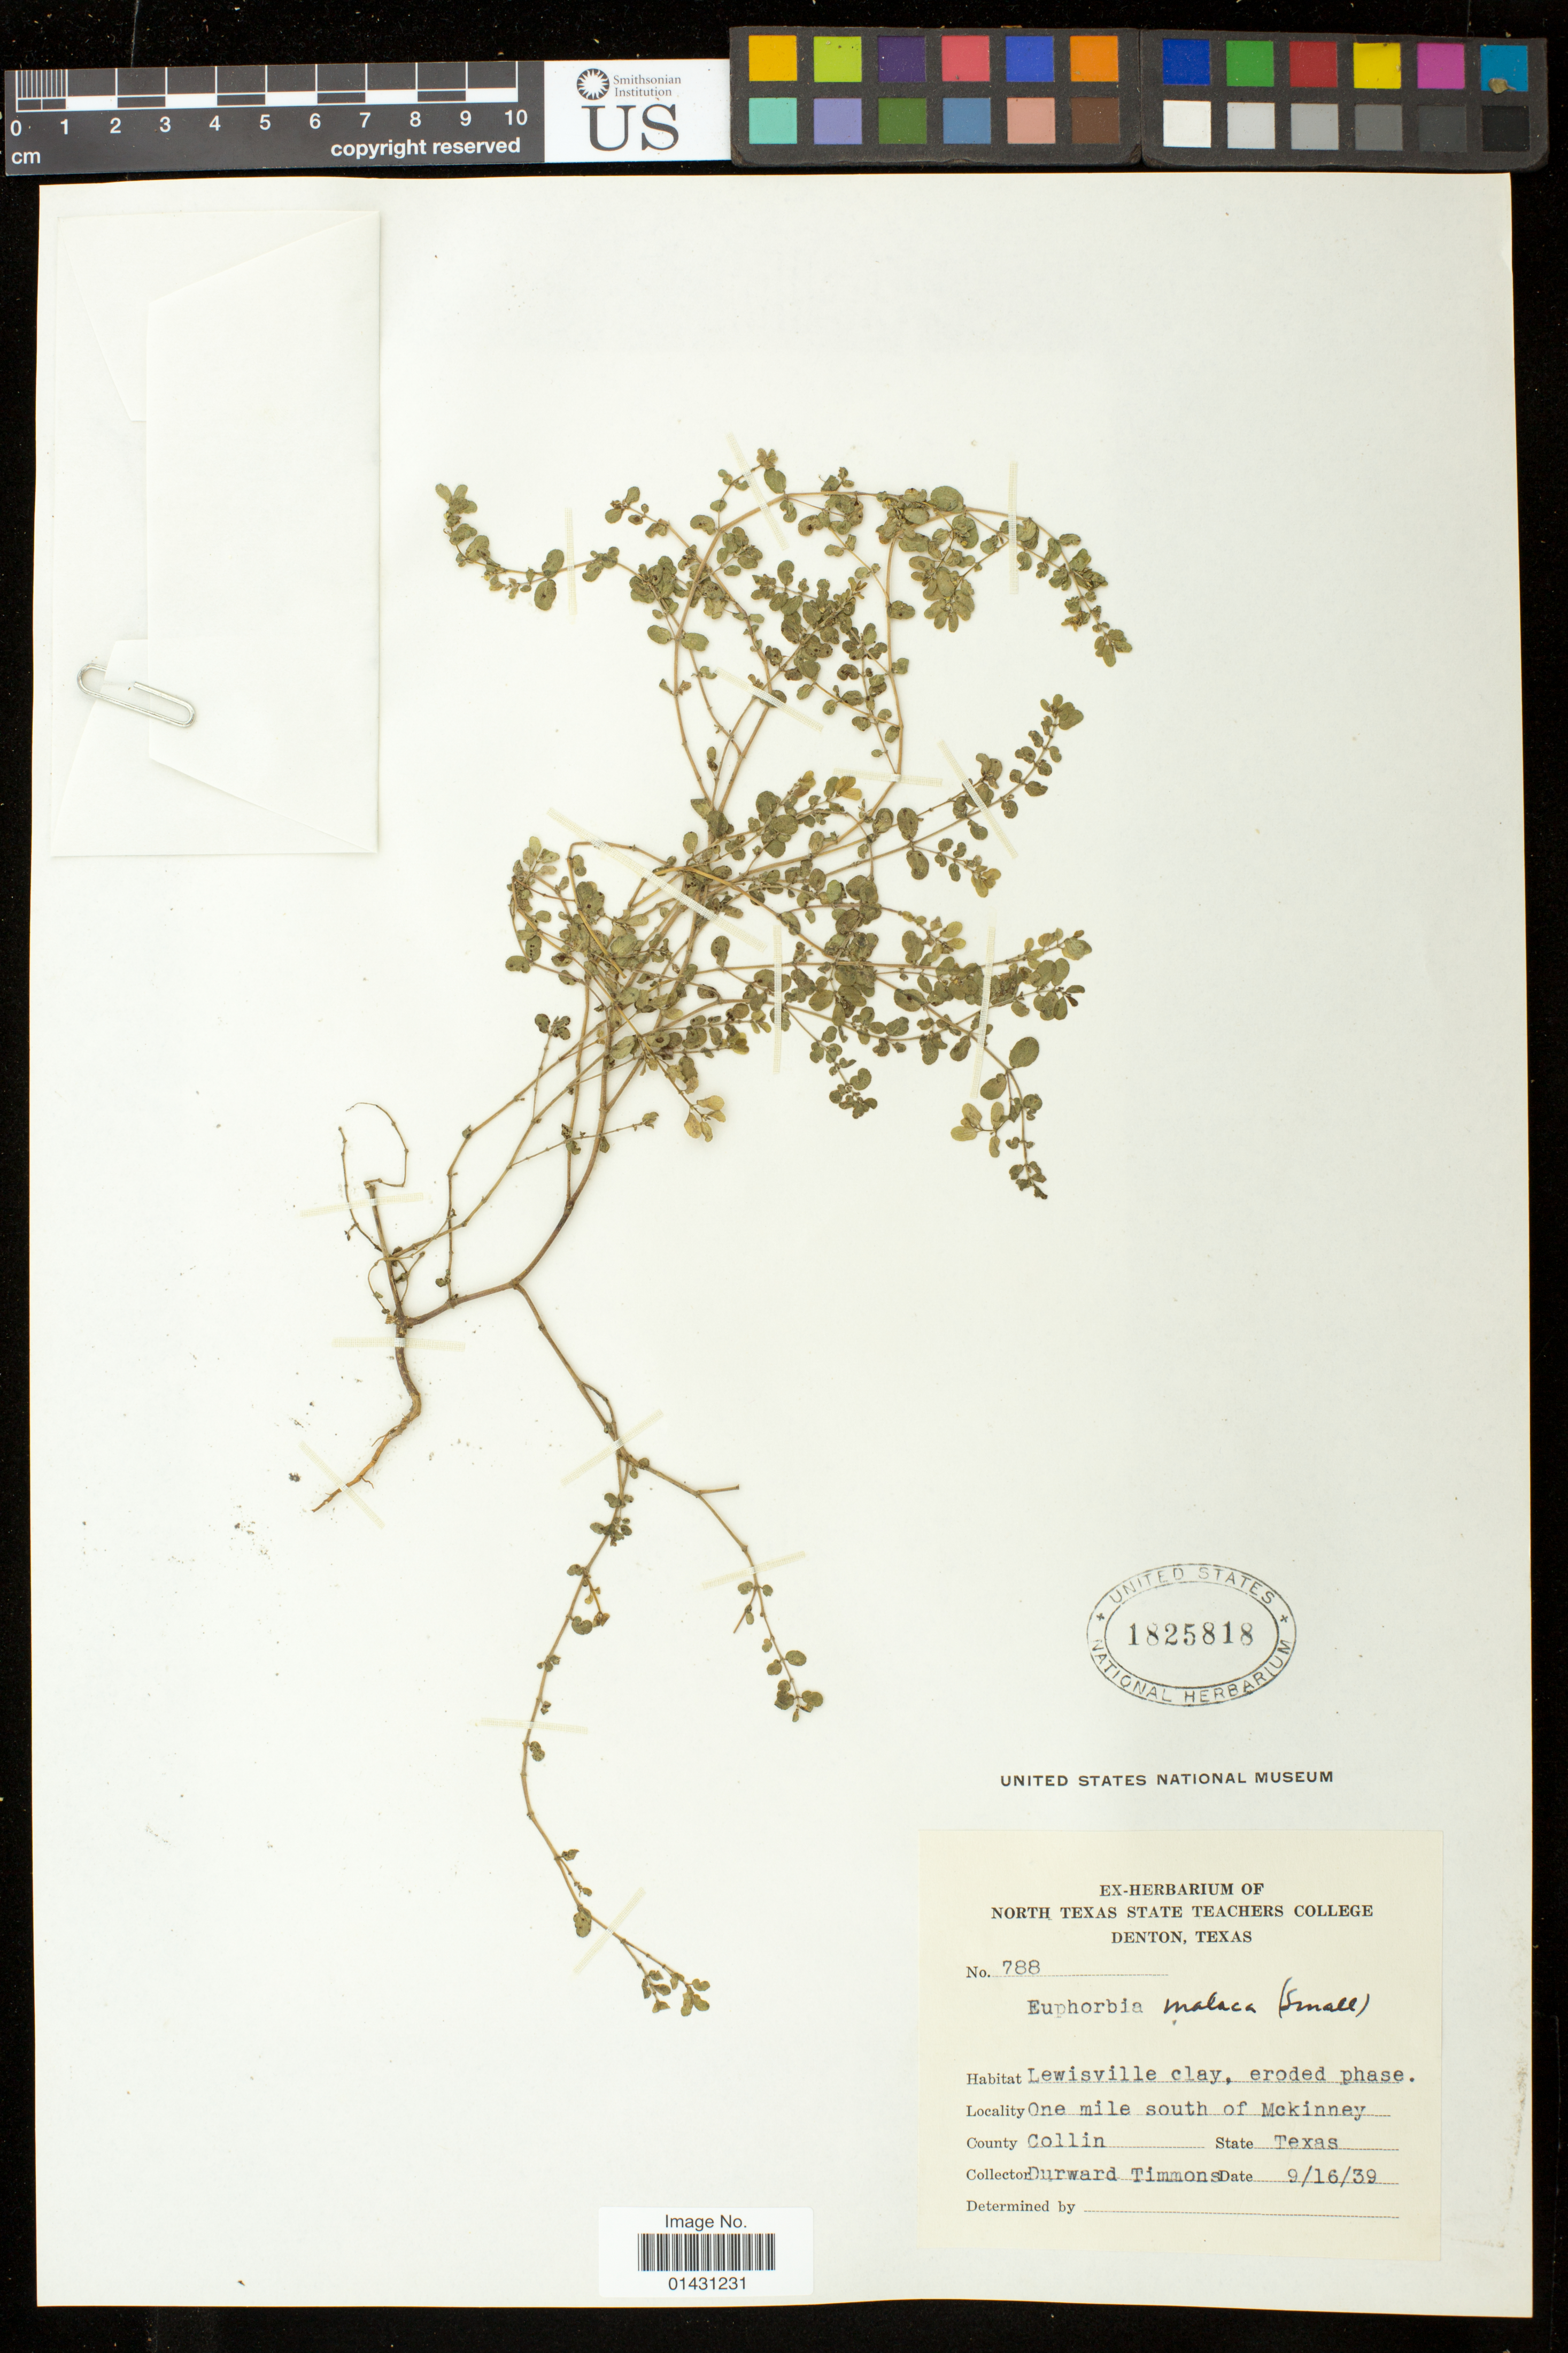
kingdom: Plantae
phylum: Tracheophyta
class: Magnoliopsida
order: Malpighiales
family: Euphorbiaceae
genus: Euphorbia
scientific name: Euphorbia prostrata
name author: Aiton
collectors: D. Timmons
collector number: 788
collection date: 1939-09-16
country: United States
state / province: Texas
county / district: Collin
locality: One mile south of Mckinney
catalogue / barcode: US 1825818